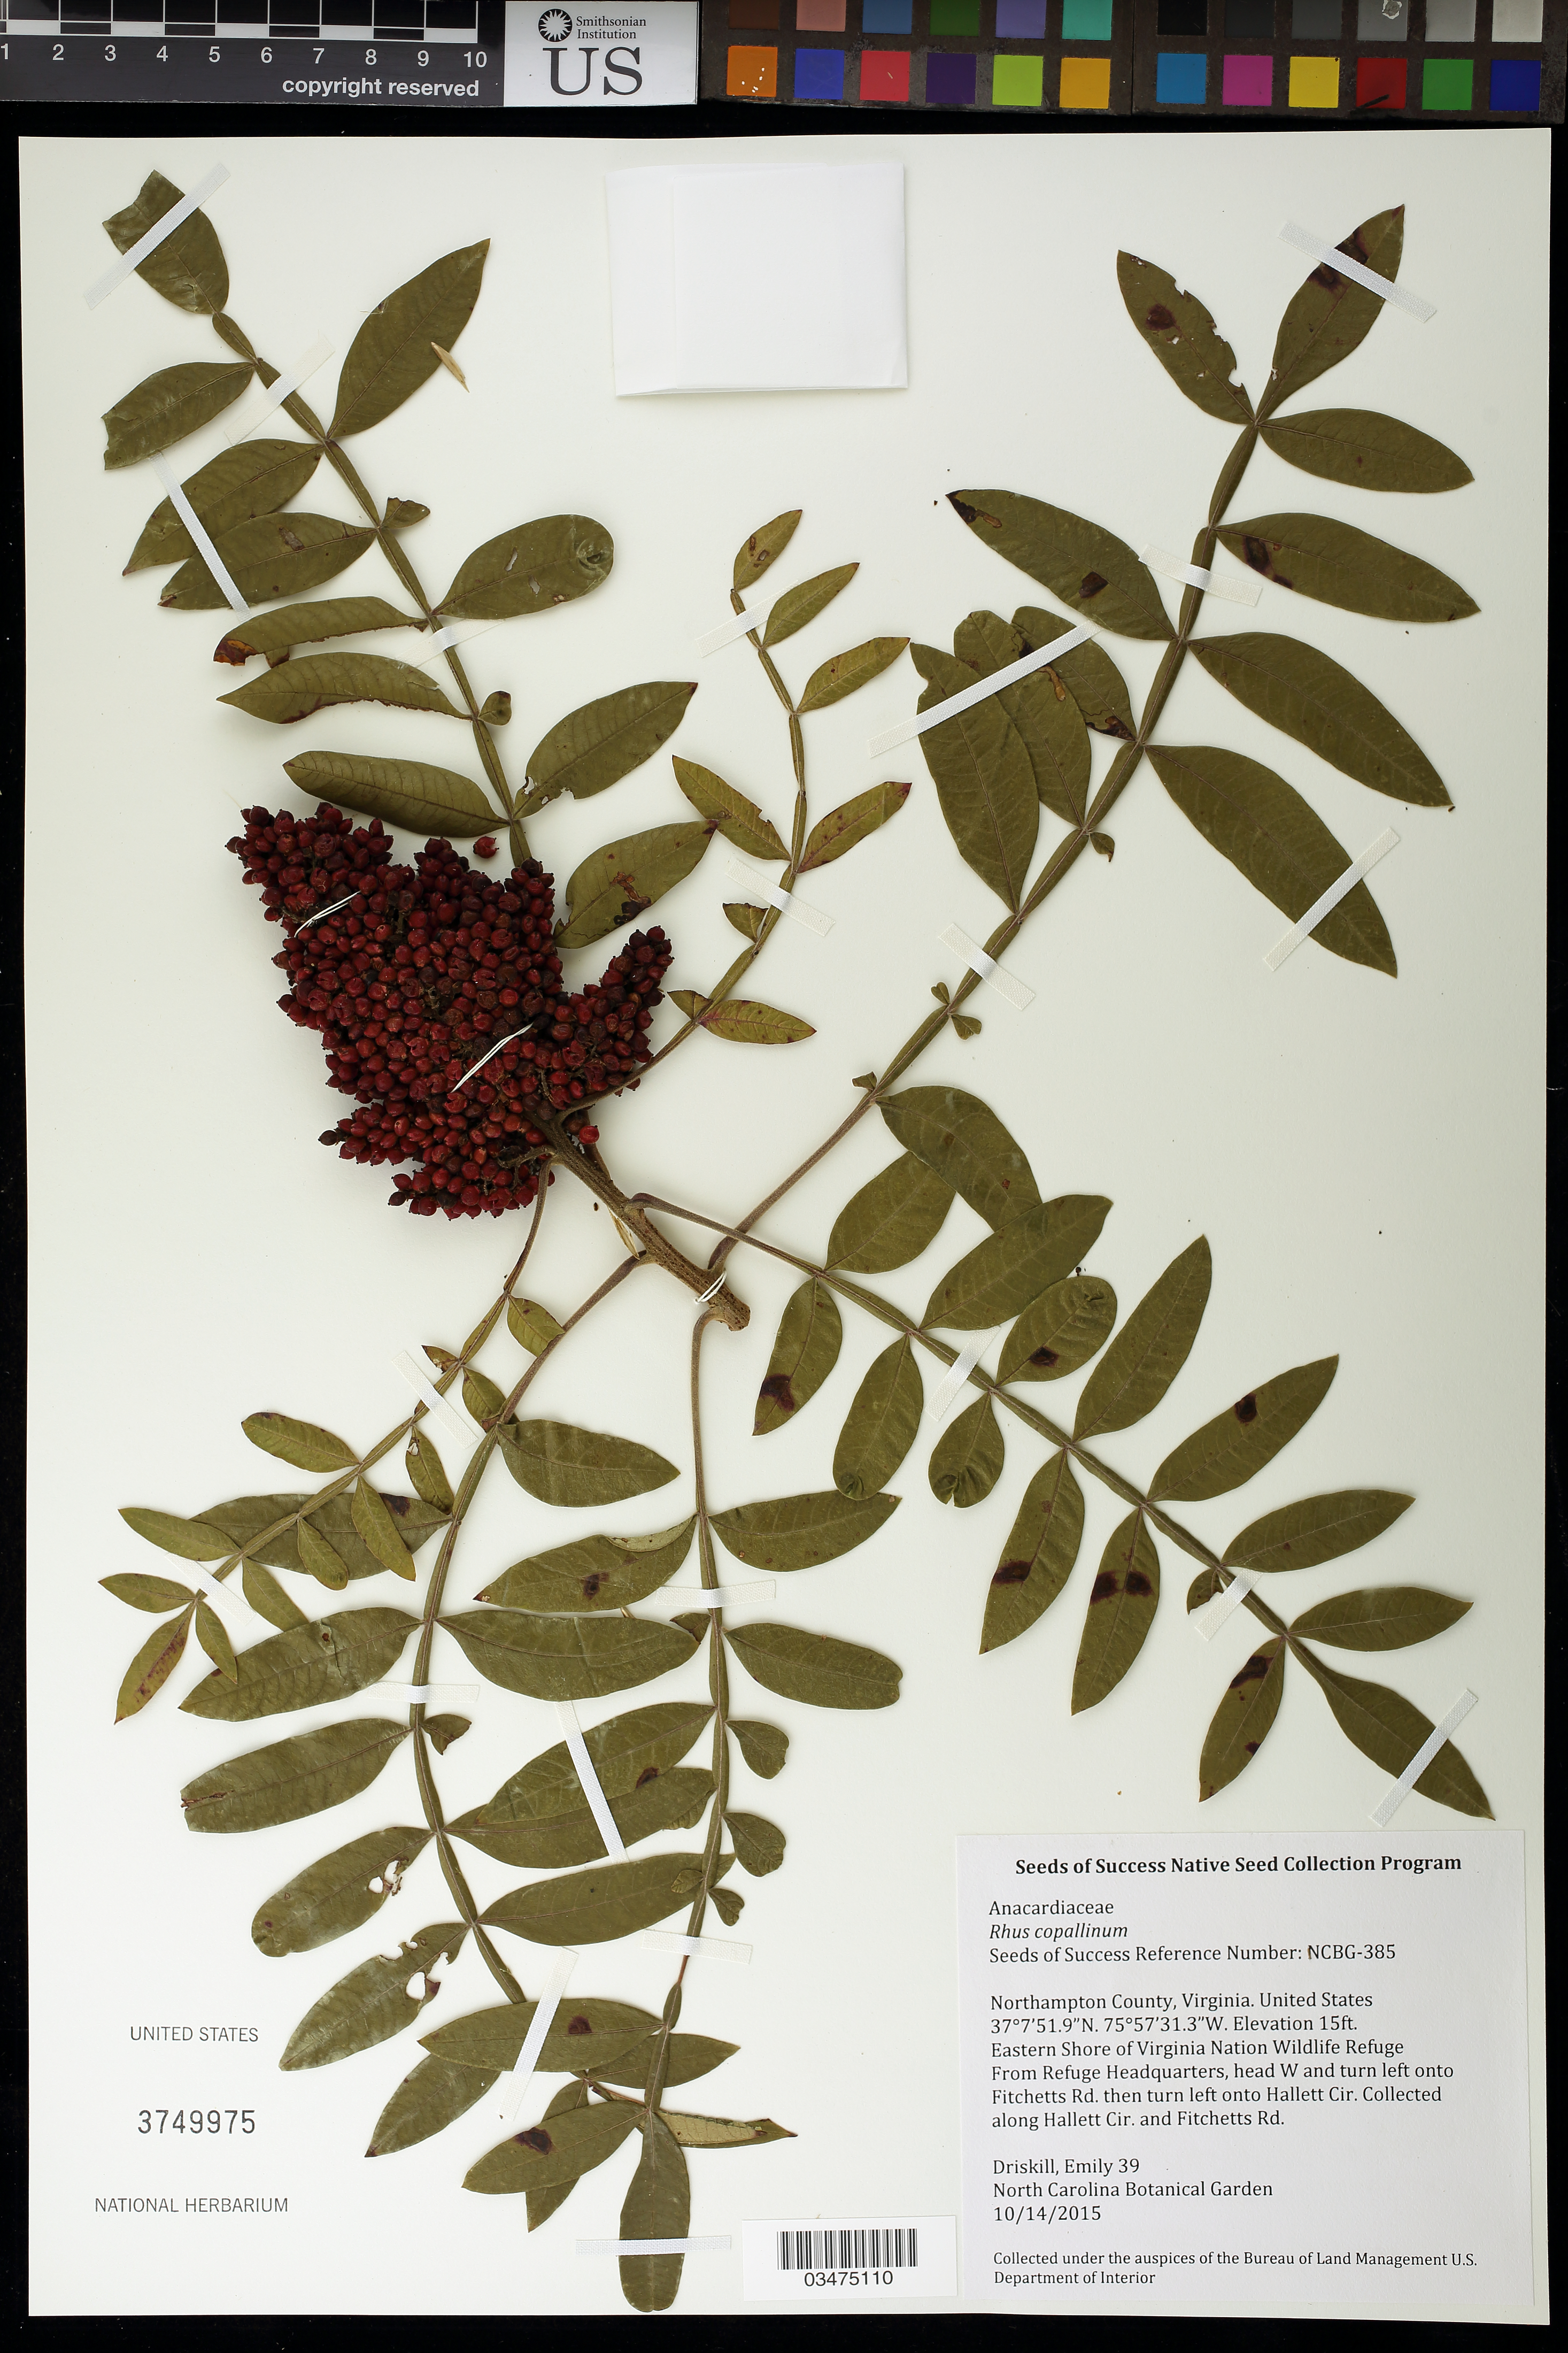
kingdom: Plantae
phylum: Tracheophyta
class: Magnoliopsida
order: Sapindales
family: Anacardiaceae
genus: Rhus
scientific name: Rhus copallinum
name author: L.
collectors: E. Driskill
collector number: NCBG-385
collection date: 2015-10-14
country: United States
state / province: Virginia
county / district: Northampton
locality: Eastern shore of Virginia National Wildlife Refuge, Hallet Circle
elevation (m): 5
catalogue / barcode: US 3749975